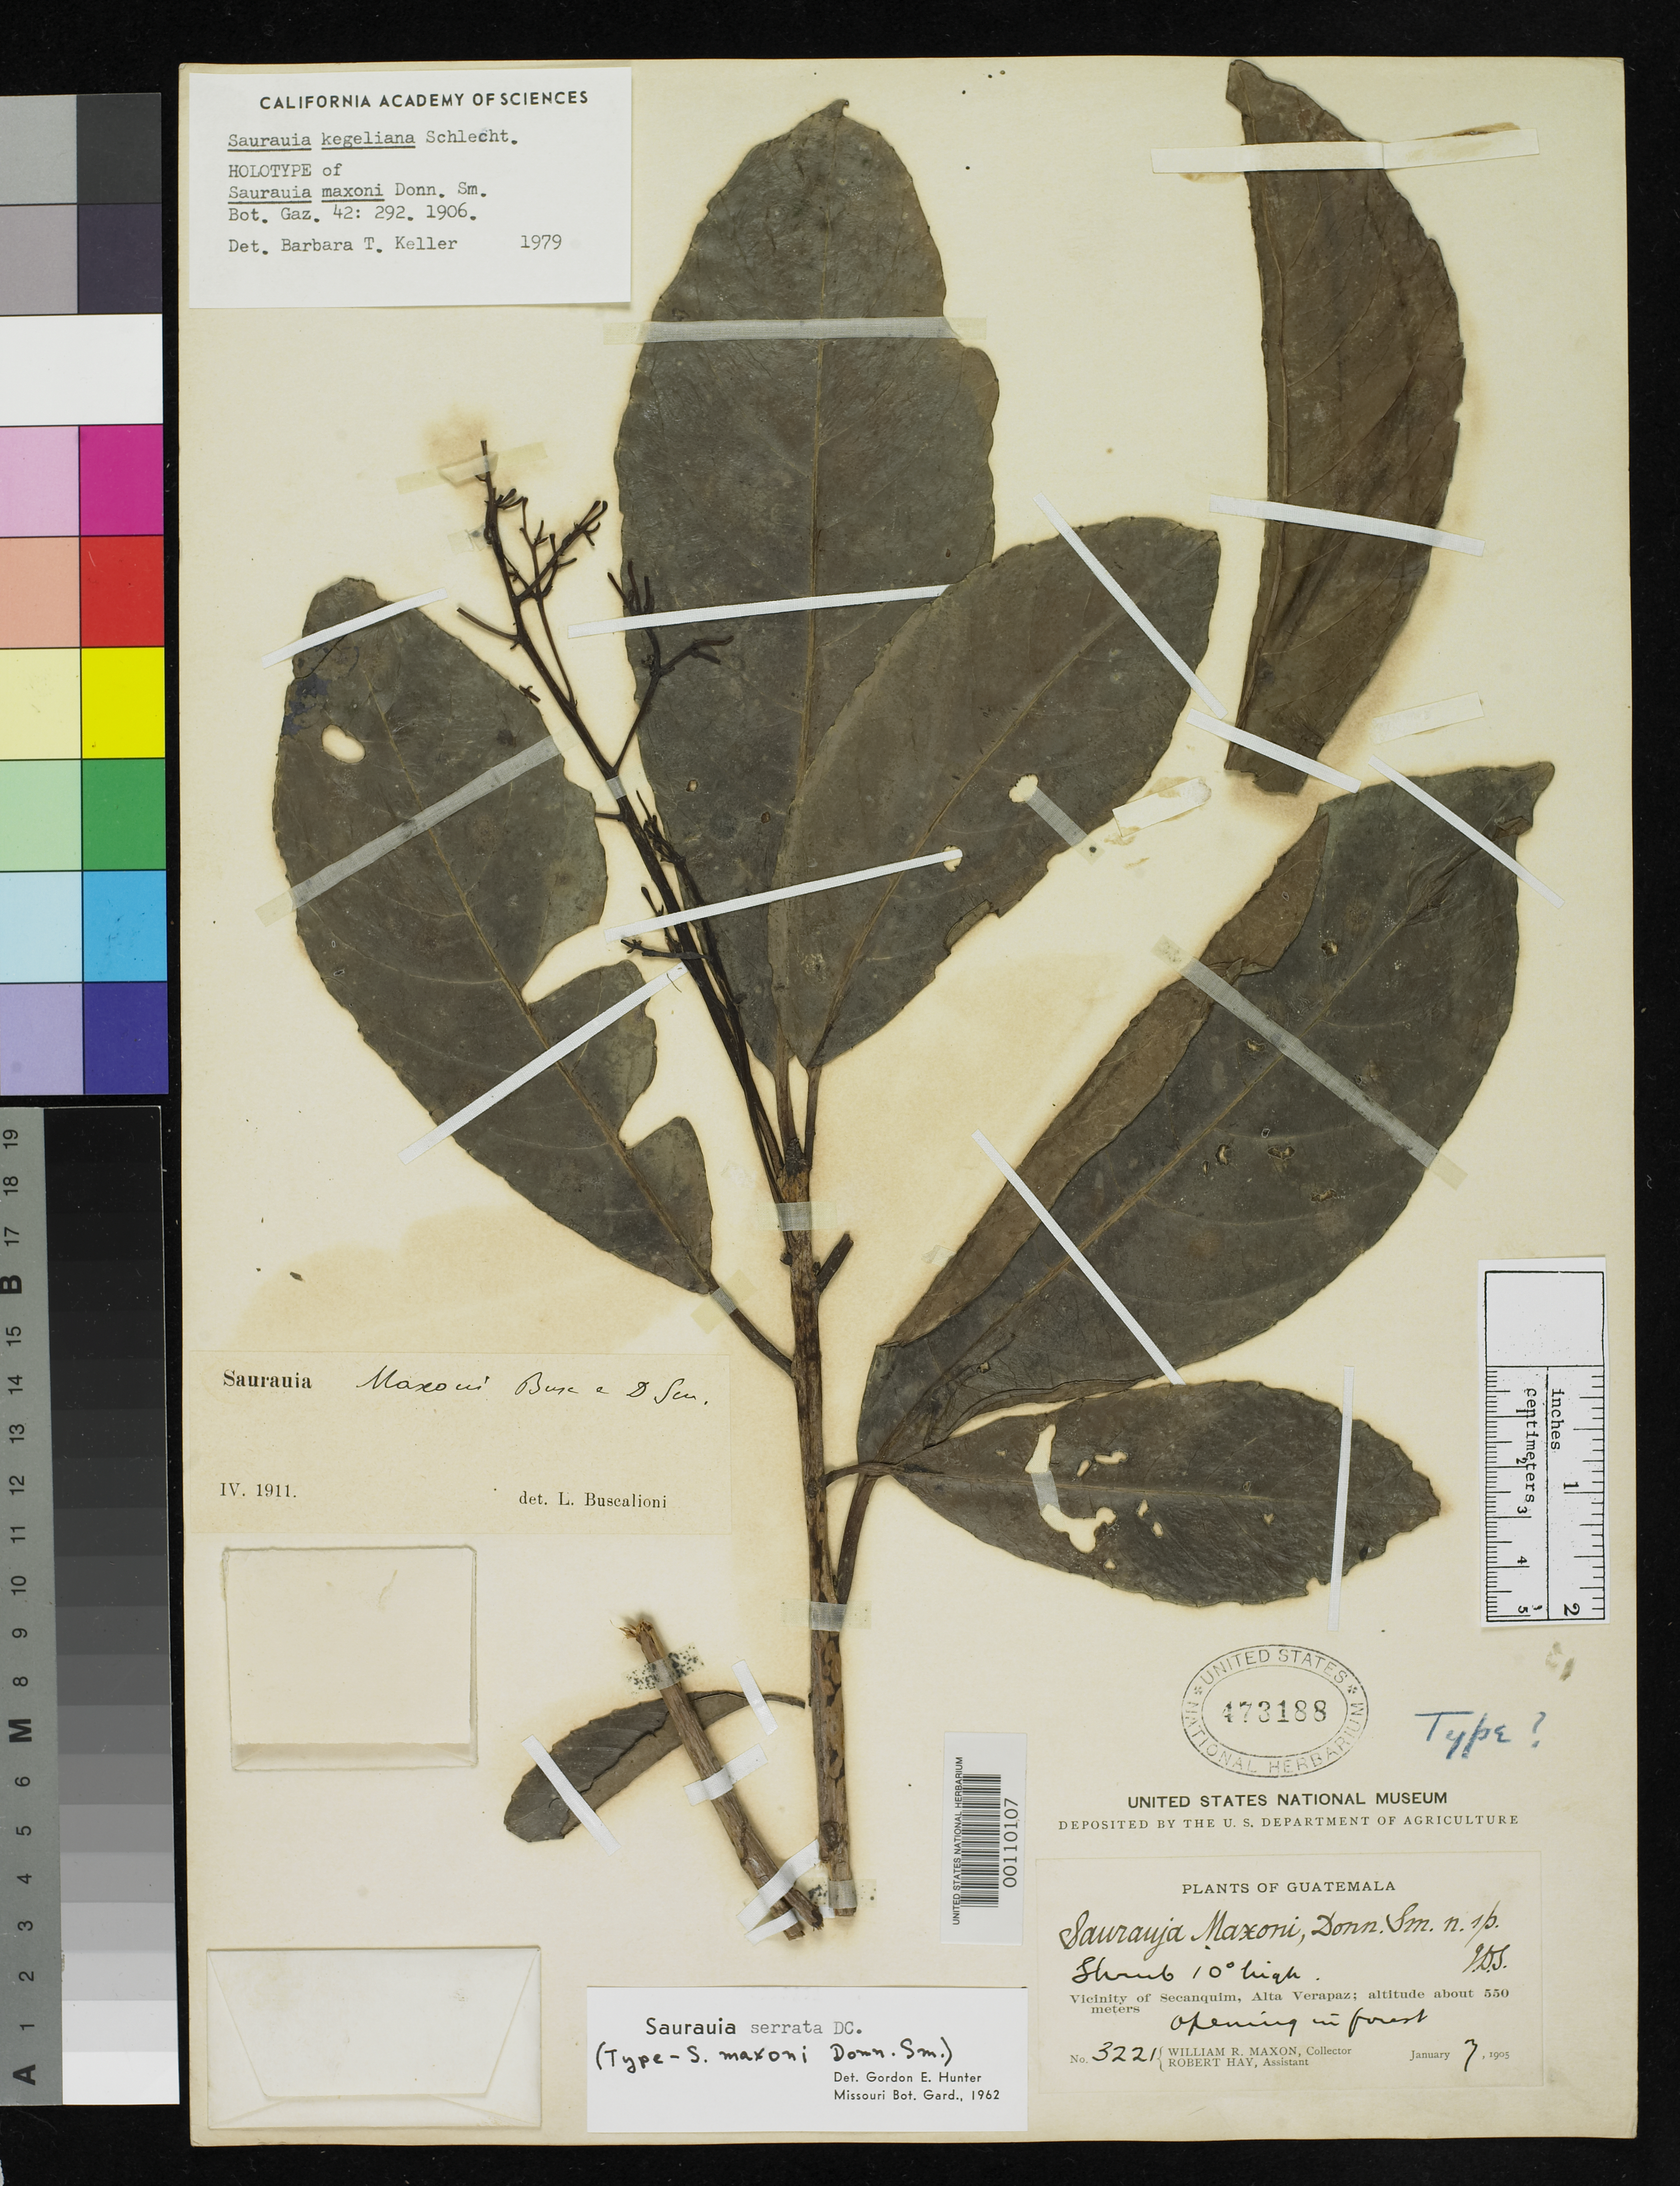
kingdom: Plantae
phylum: Tracheophyta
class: Magnoliopsida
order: Ericales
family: Actinidiaceae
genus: Saurauia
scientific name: Saurauia maxonii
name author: Donn. Sm.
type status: Isotype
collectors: W. R. Maxon & R. H. Hay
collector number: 3221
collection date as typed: Jan 1905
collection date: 1905-01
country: Guatemala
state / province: Alta Verapaz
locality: Secanguim.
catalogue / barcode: US 473188